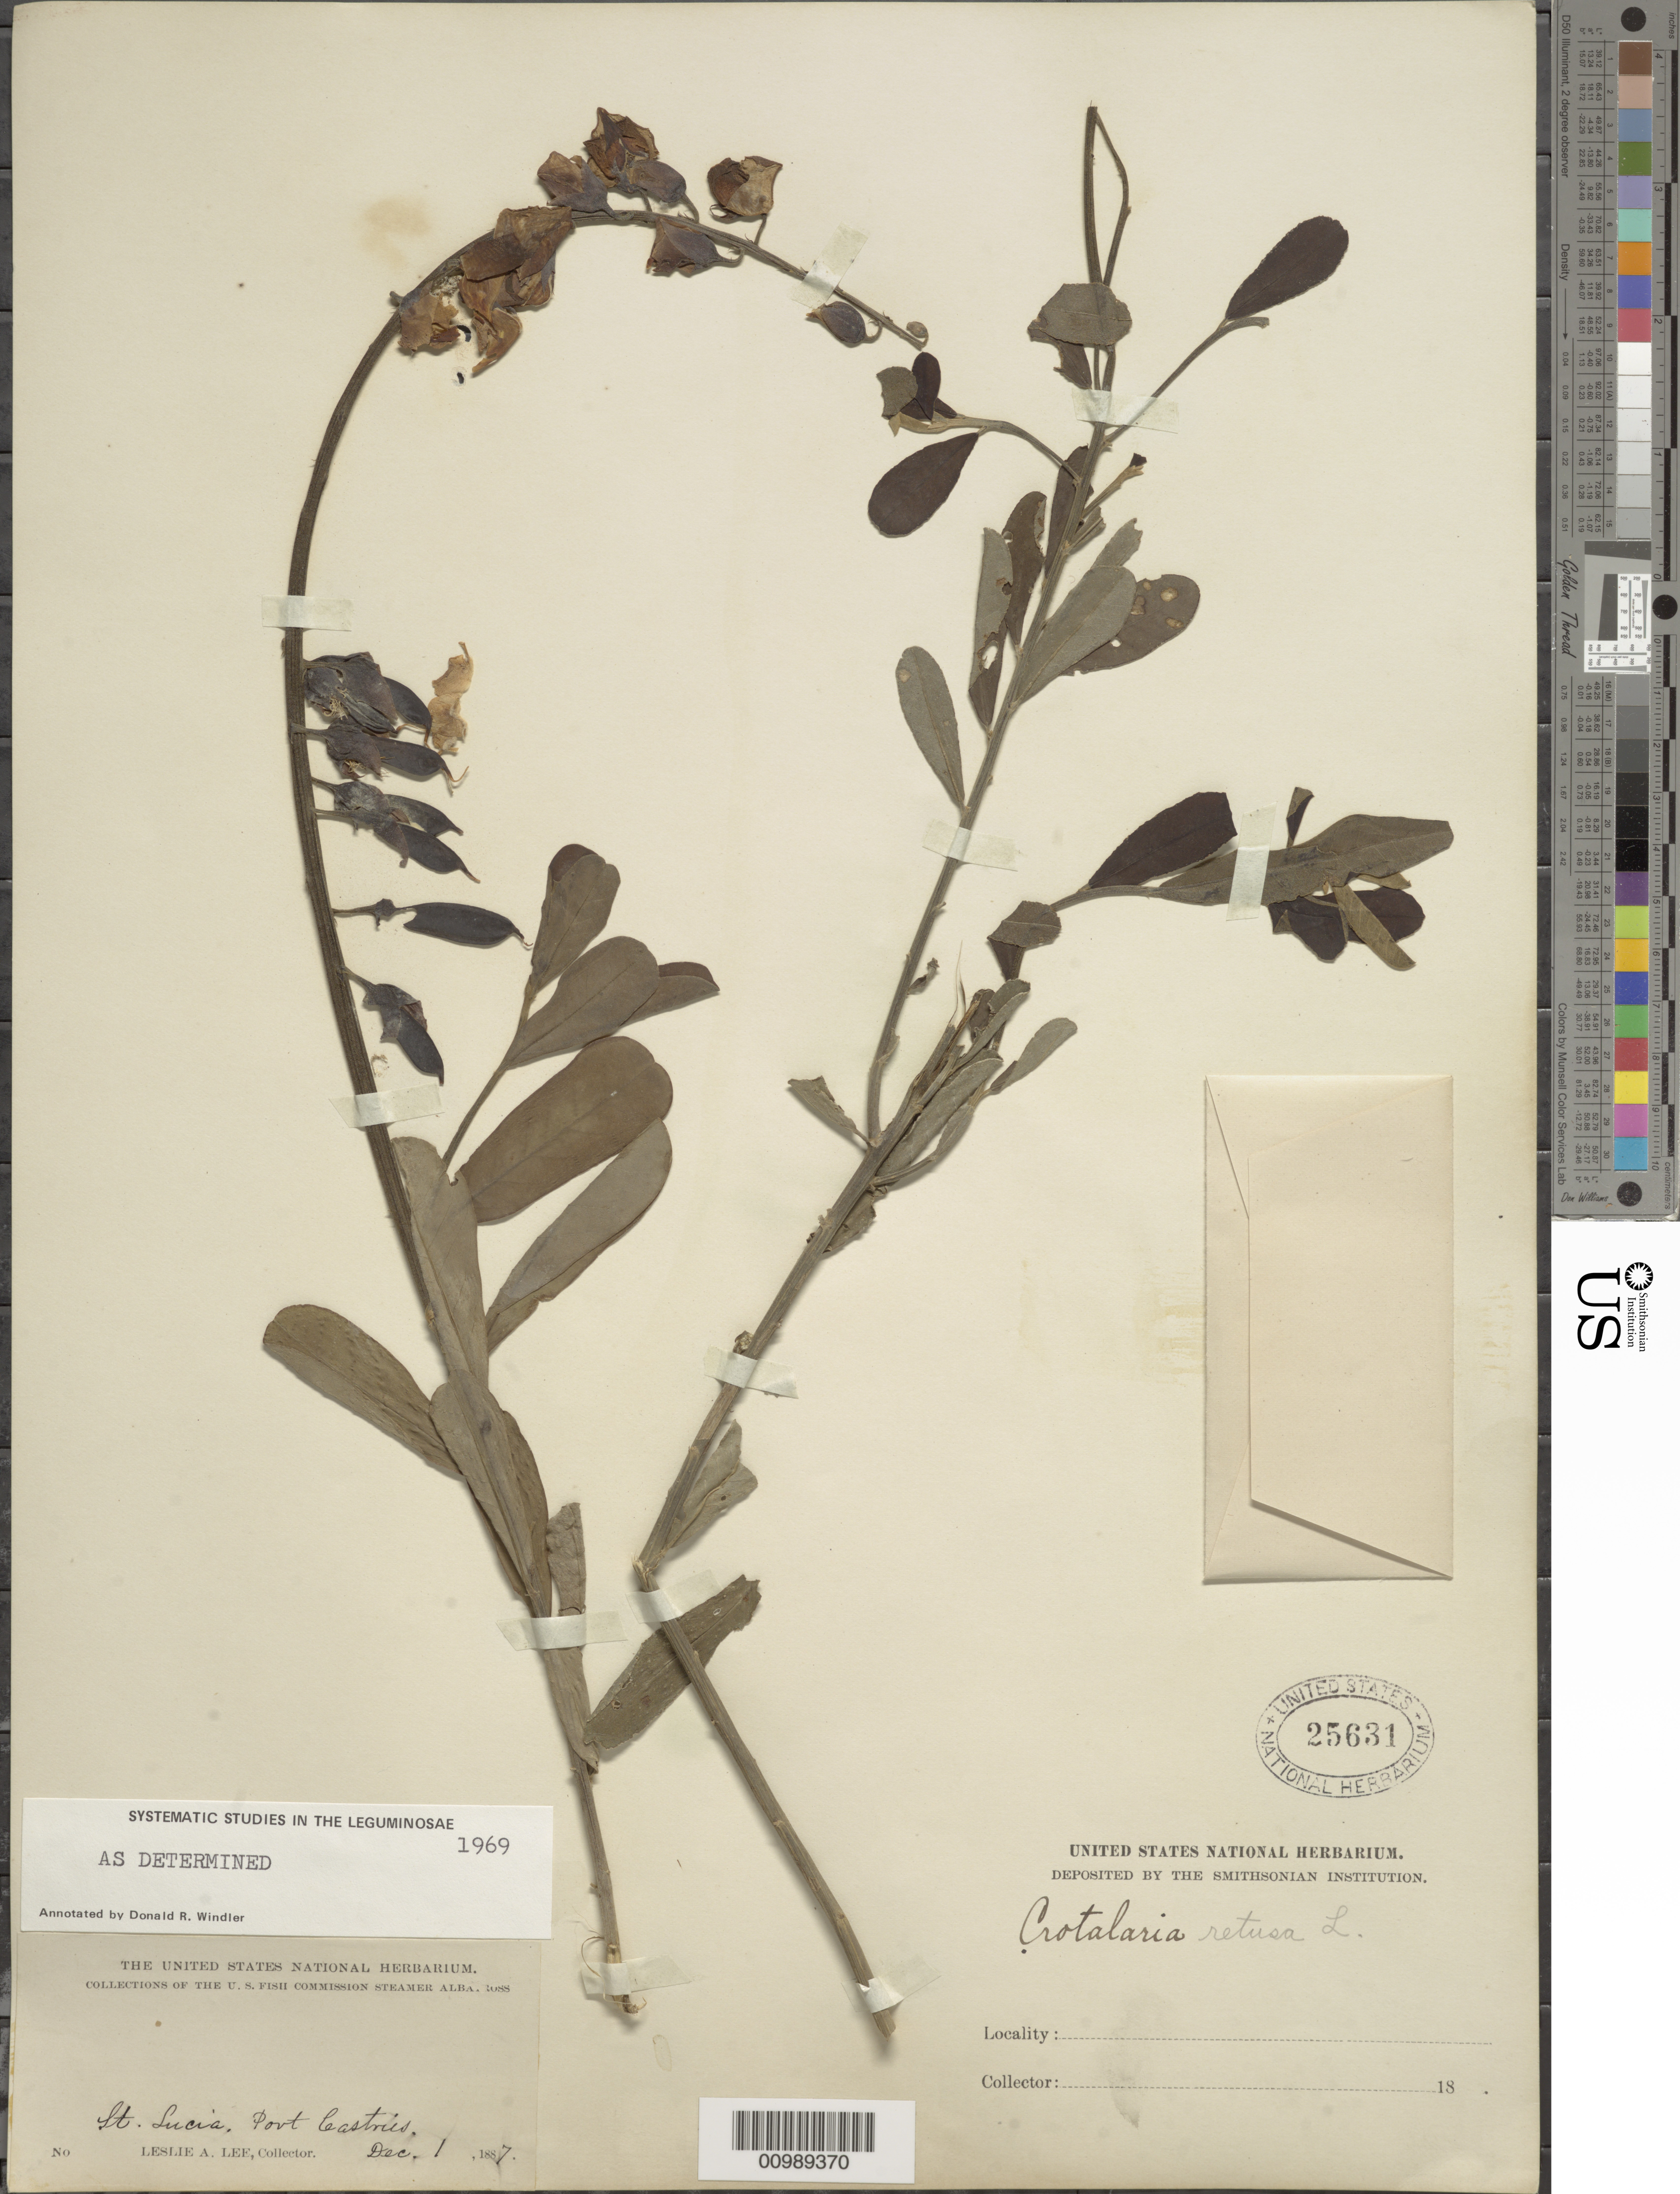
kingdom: Plantae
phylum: Tracheophyta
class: Magnoliopsida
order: Fabales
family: Fabaceae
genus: Crotalaria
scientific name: Crotalaria retusa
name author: L.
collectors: L. Lee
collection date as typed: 01 Dec 1887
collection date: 1887-12-01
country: St. Lucia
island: St. Lucia I.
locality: Port Leastries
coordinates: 0 N, 0 E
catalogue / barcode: US 25631